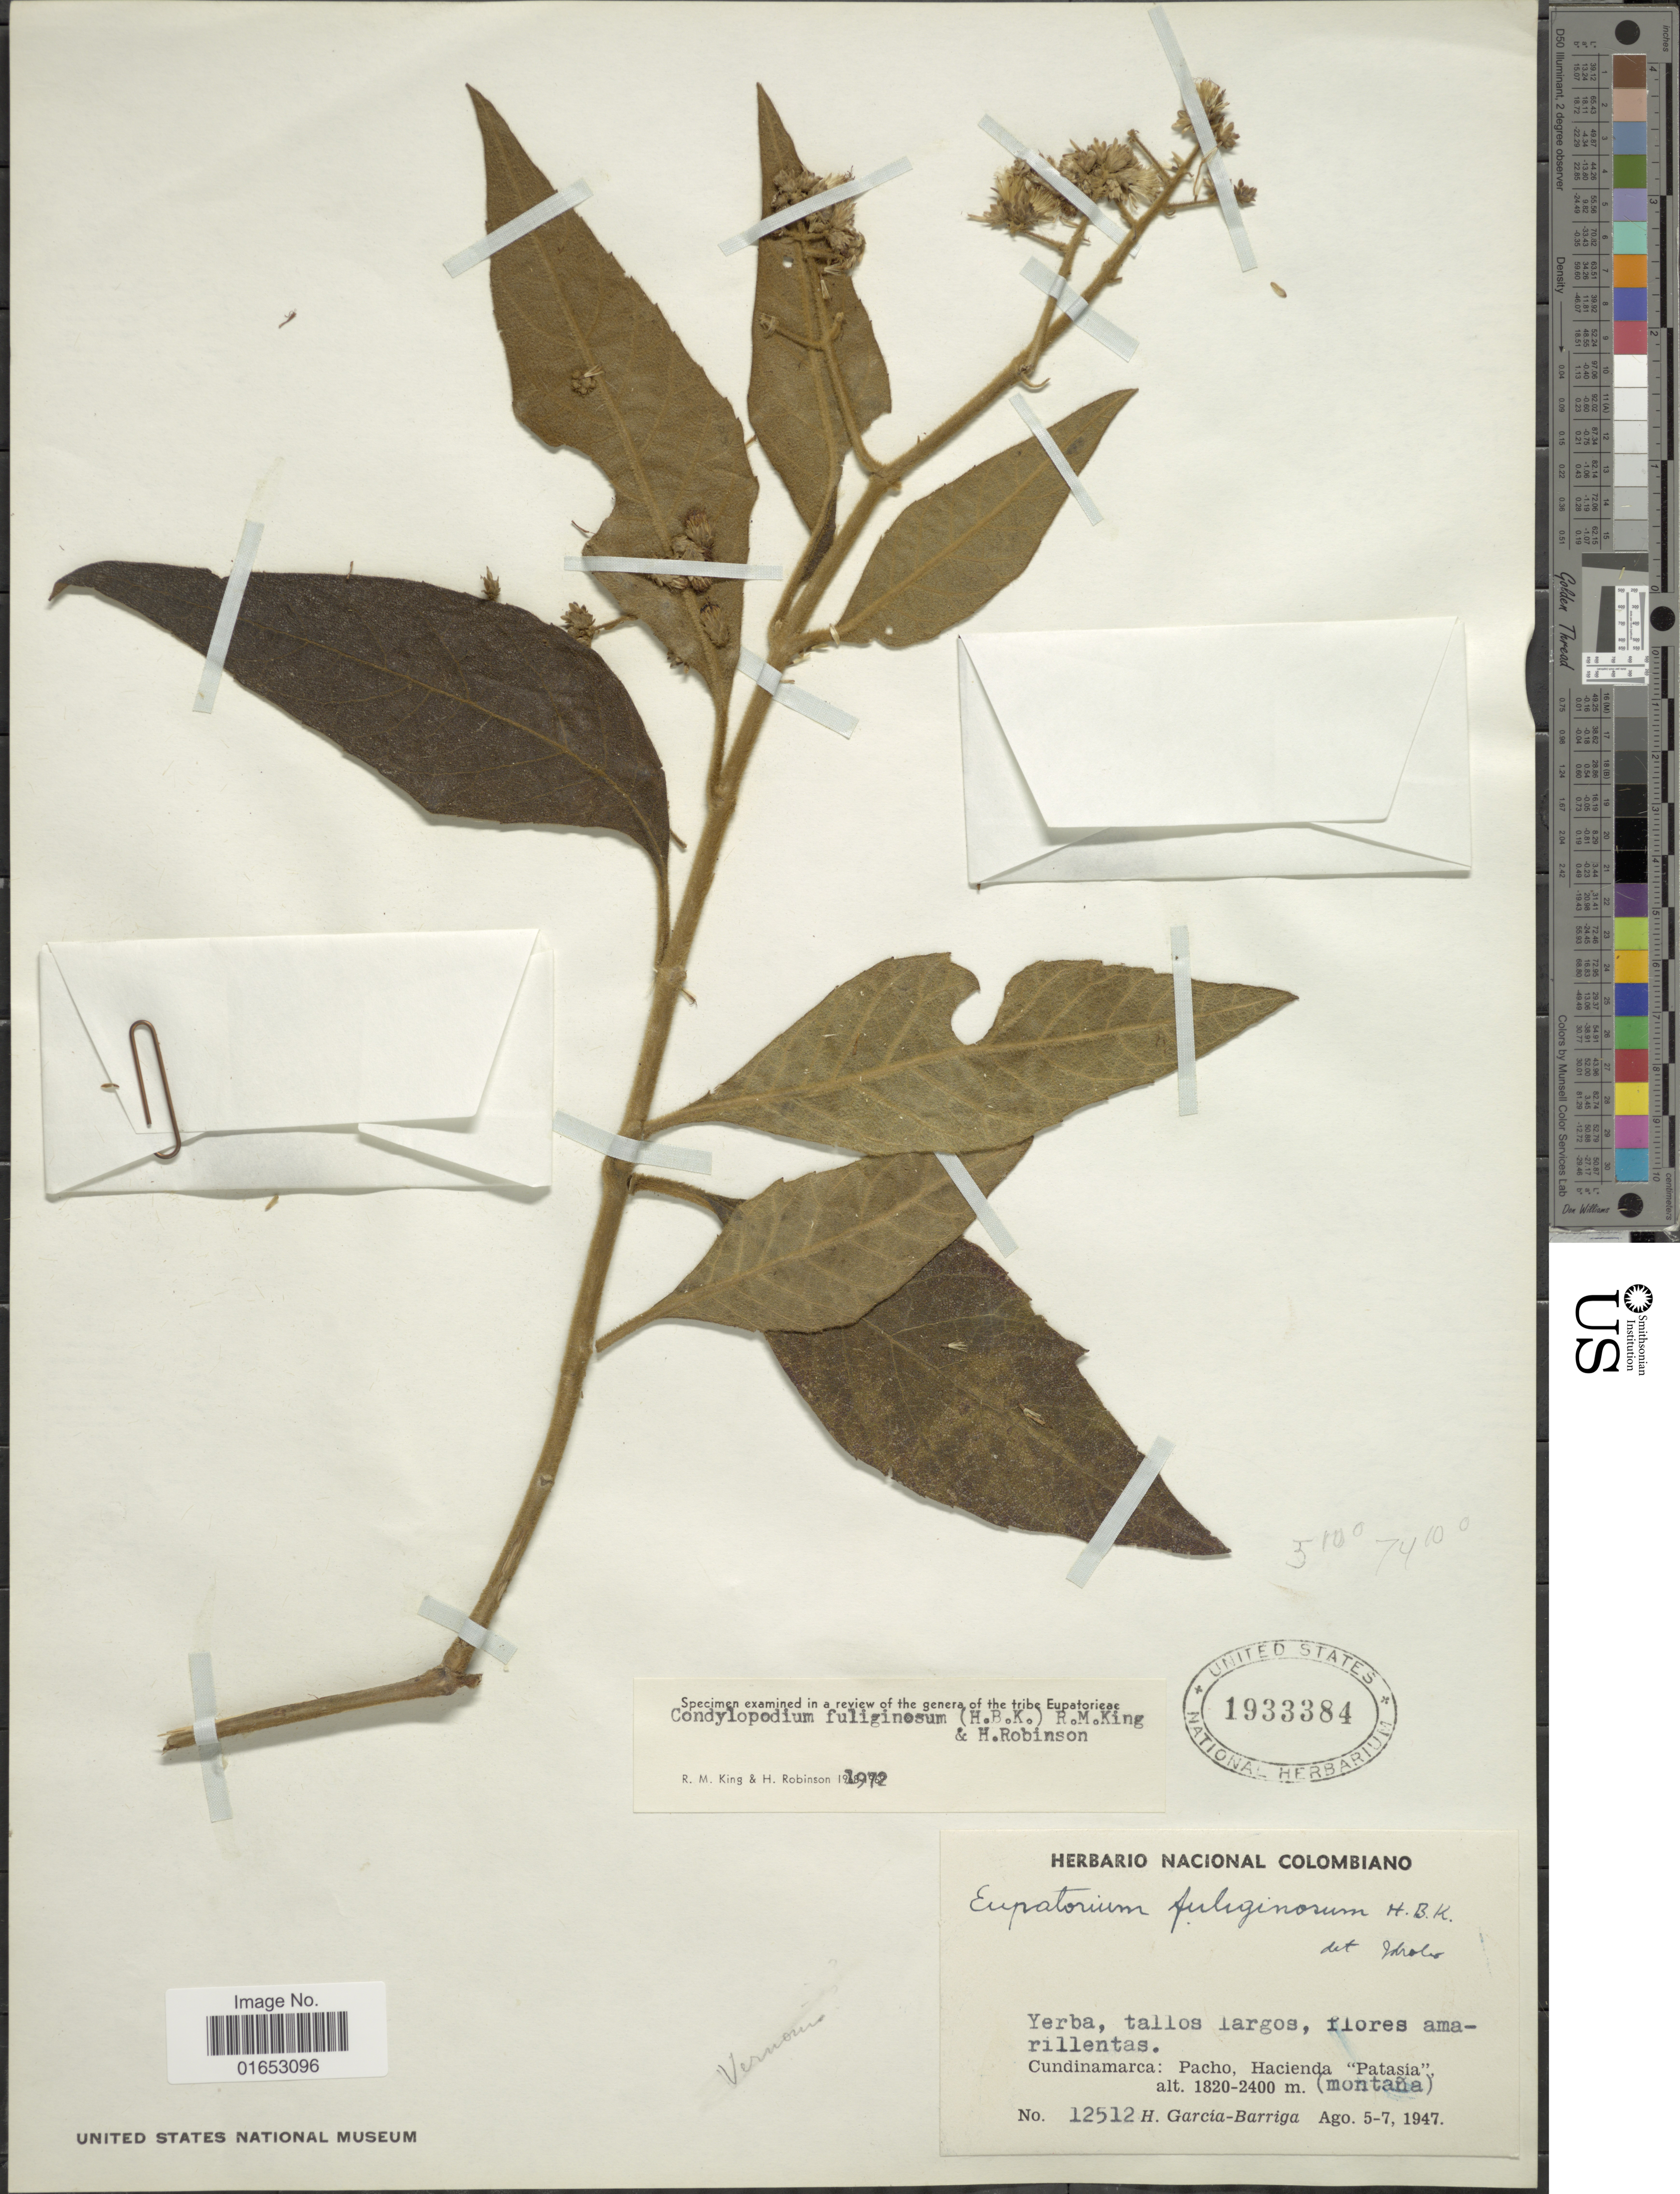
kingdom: Plantae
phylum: Tracheophyta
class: Magnoliopsida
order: Asterales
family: Asteraceae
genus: Condylopodium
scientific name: Condylopodium fuliginosum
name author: (Kunth) R.M. King & H. Rob.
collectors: H. García Barriga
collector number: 12512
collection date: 1947-08-05/1947-08-07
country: Colombia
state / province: Cundinamarca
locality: Pacho, Hacienda "Patasia", (montaña)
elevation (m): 1820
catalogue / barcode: US 1933384